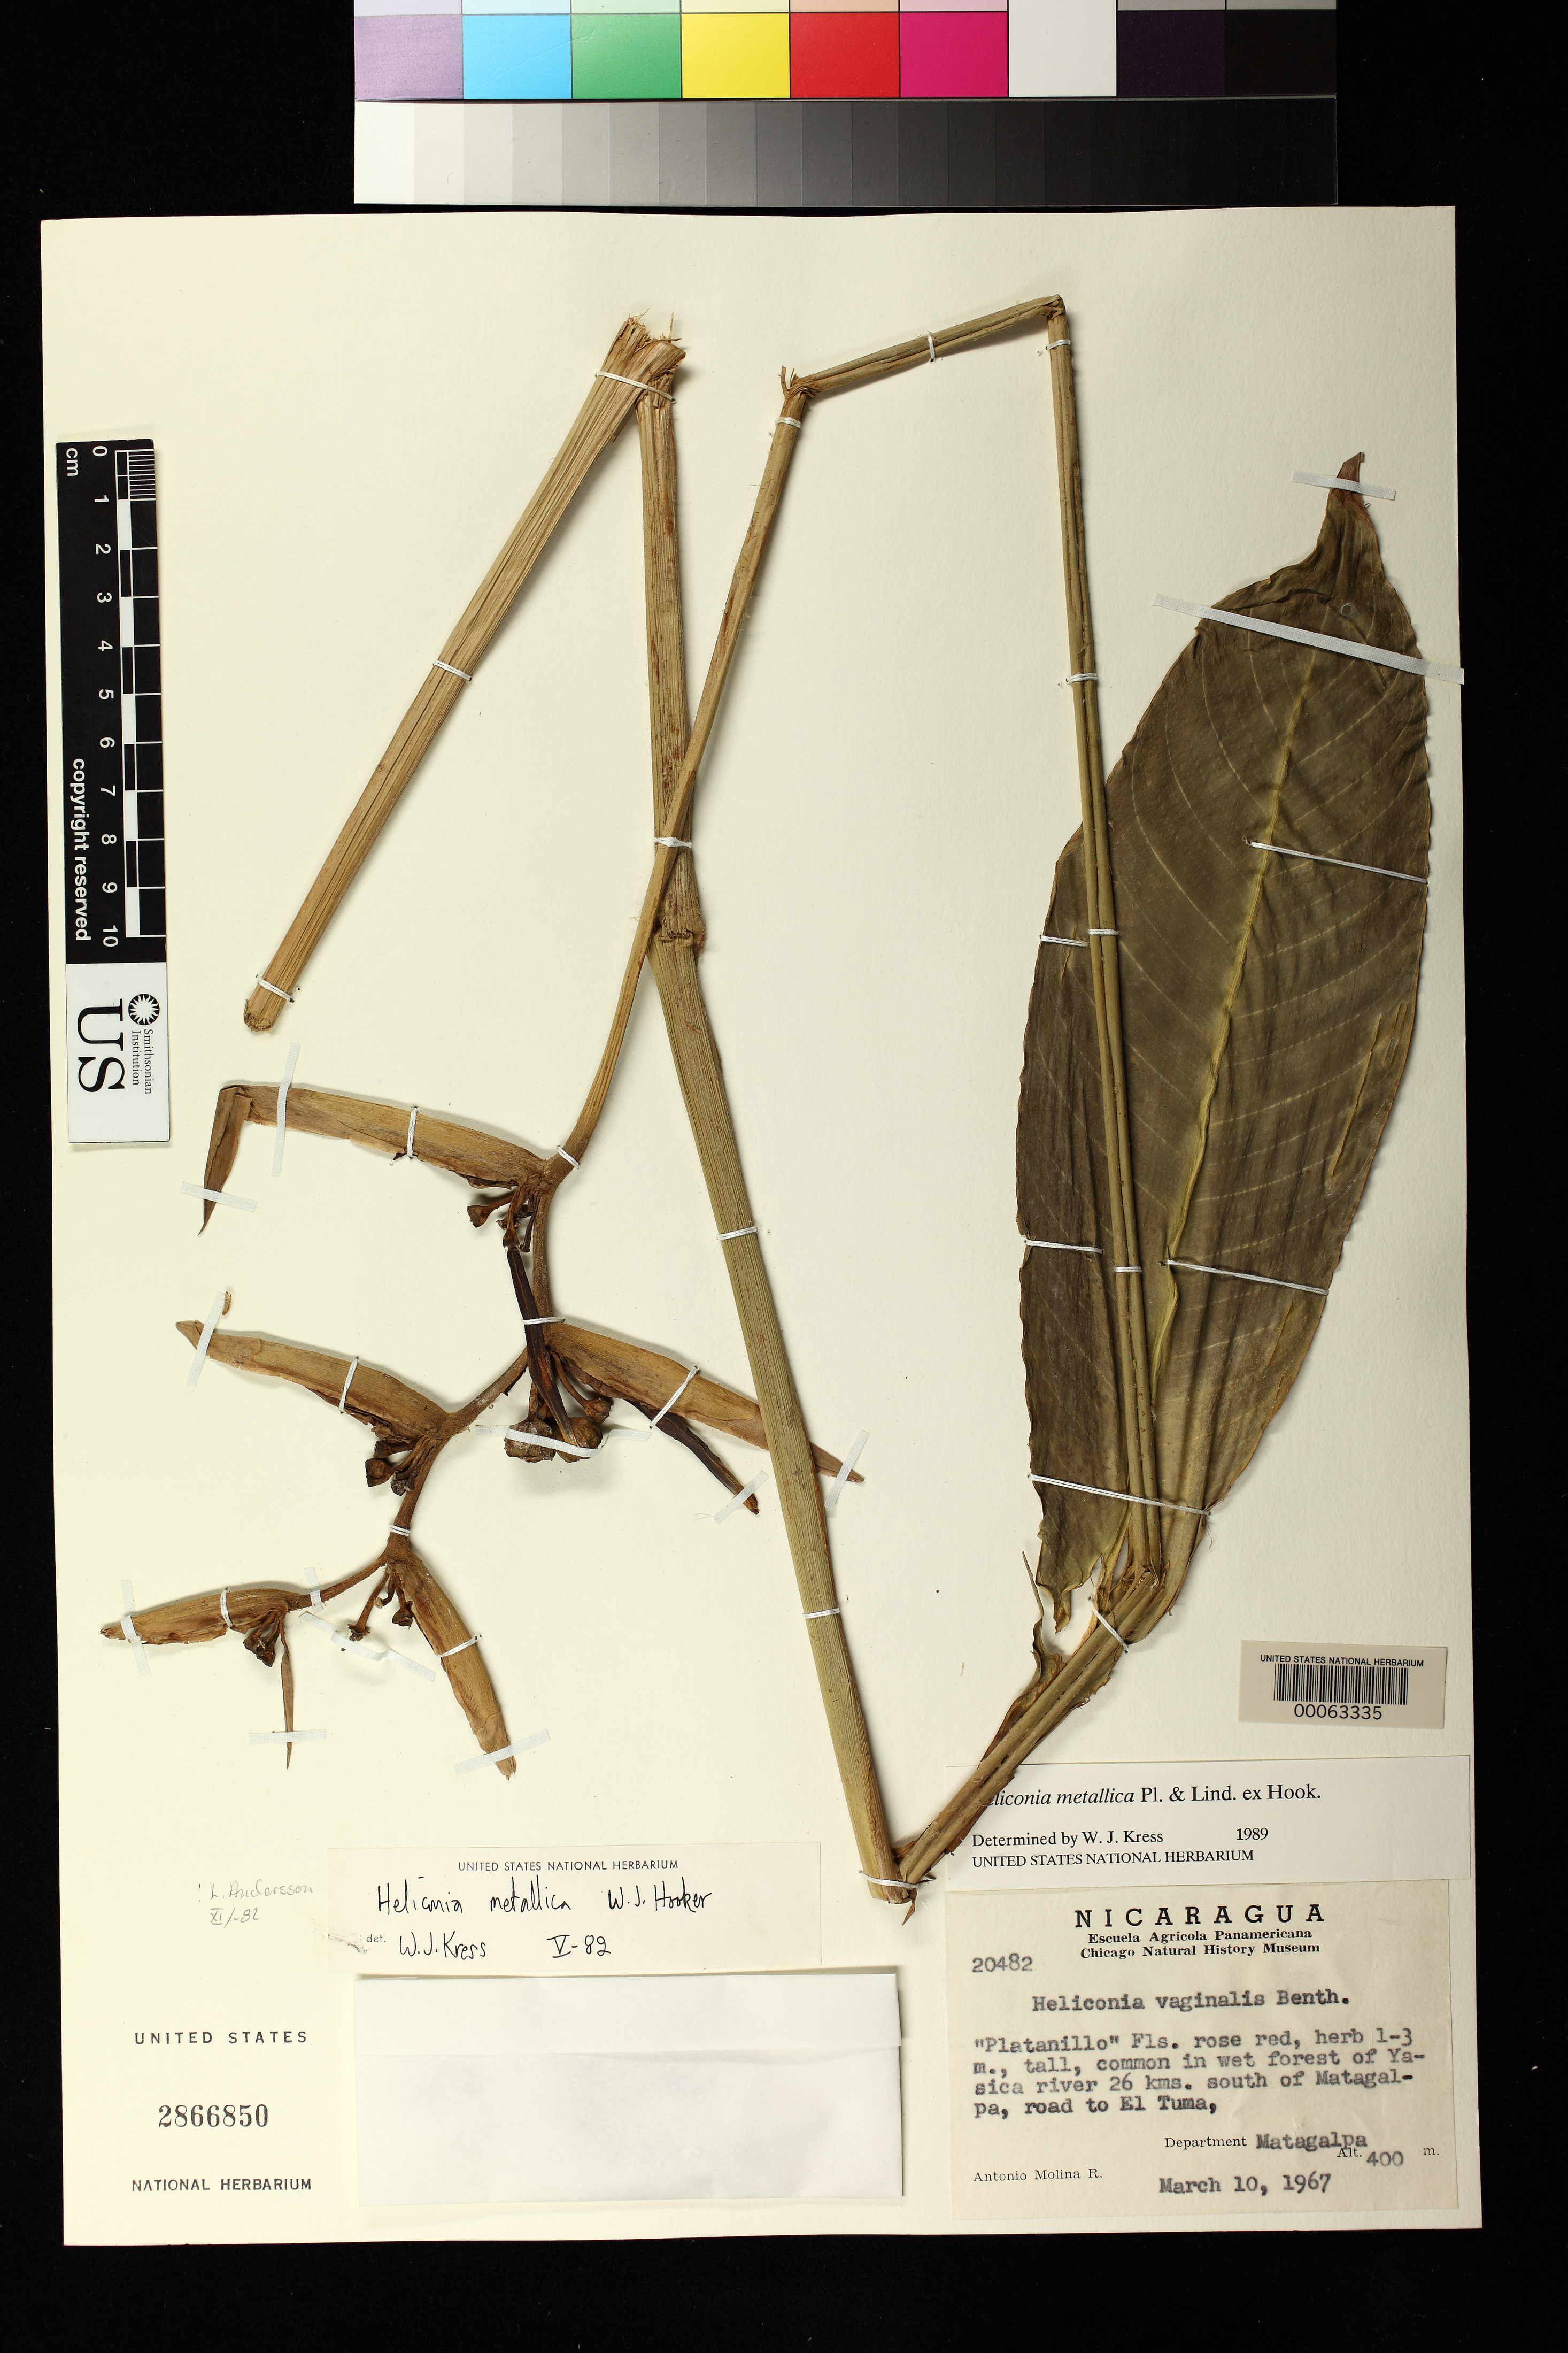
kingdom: Plantae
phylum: Tracheophyta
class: Liliopsida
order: Zingiberales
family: Heliconiaceae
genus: Heliconia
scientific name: Heliconia metallica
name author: Planch. & Linden ex Hook.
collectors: A. Molina R.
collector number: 20482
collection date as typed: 10 Mar 1967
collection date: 1967-03-10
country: Nicaragua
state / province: Matagalpa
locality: Wet forest of yasica river 26 kms south of matagalpa, road to el tuma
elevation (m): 400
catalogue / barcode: US 2866850